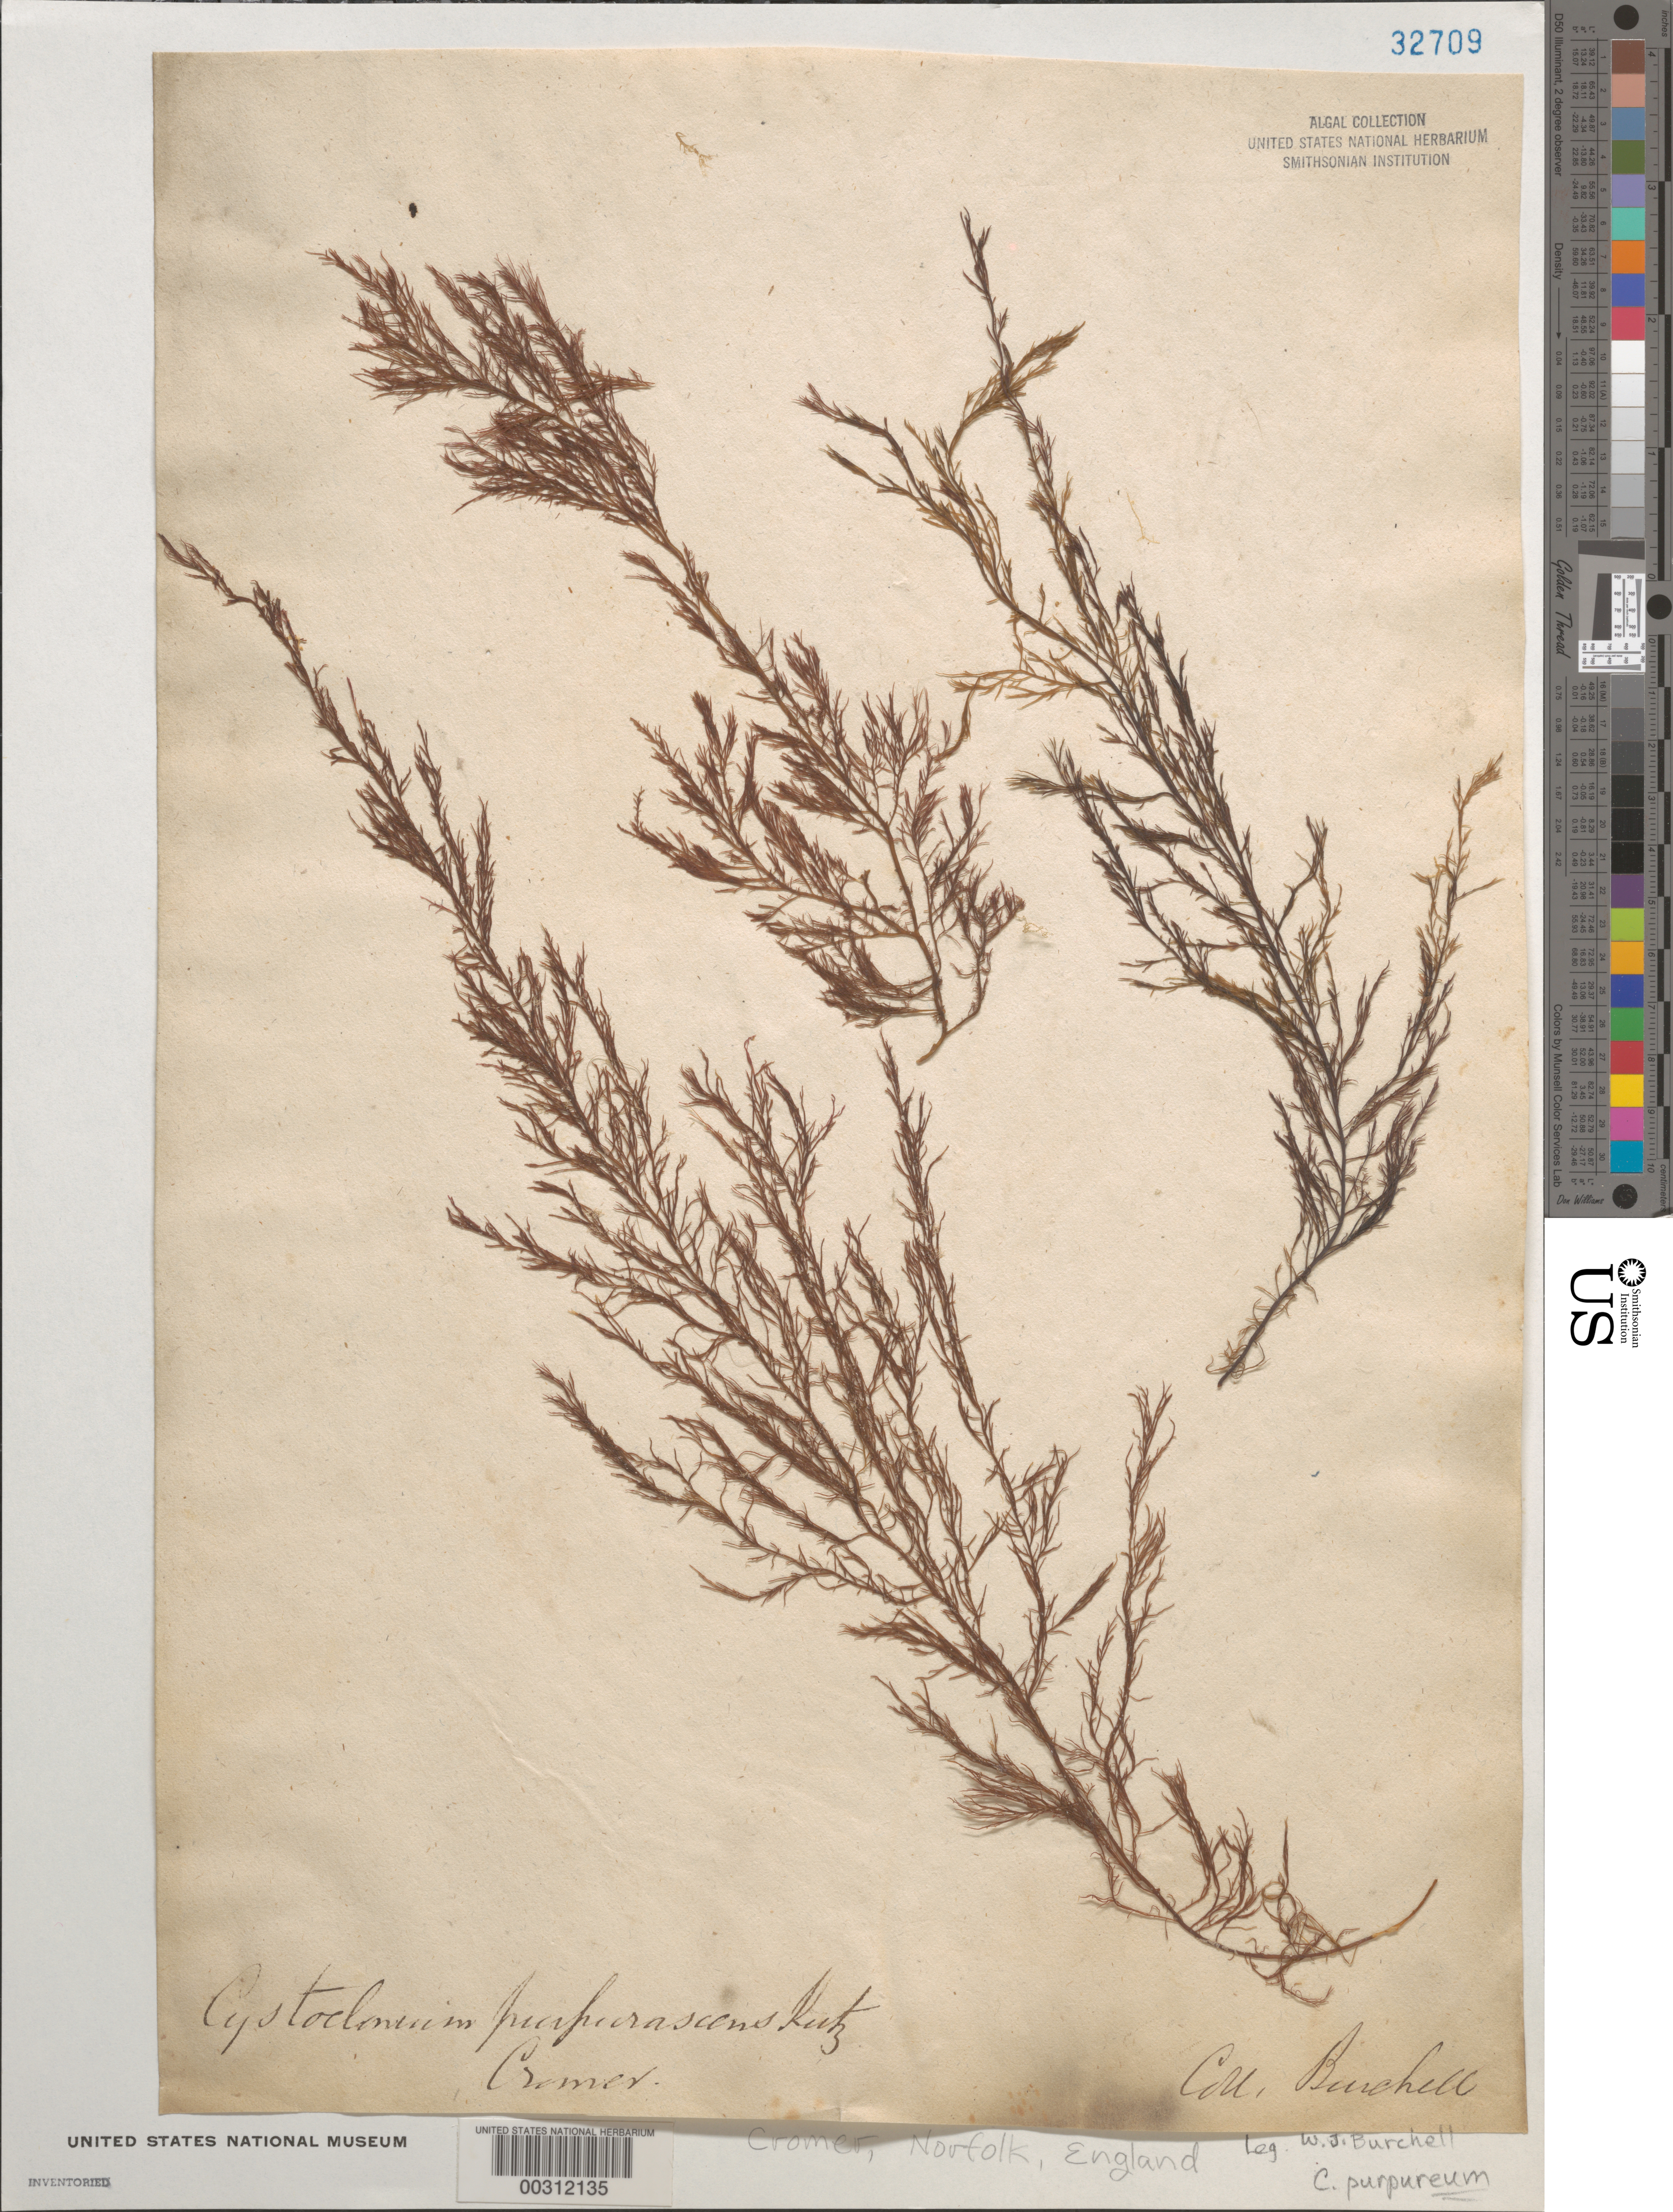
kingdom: Plantae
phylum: Rhodophyta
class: Florideophyceae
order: Gigartinales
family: Cystocloniaceae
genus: Cystoclonium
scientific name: Cystoclonium purpureum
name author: (Huds.) Batters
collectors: W. J. Burchell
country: United Kingdom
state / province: England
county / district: Norfolk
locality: Cromer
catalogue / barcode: US 32709